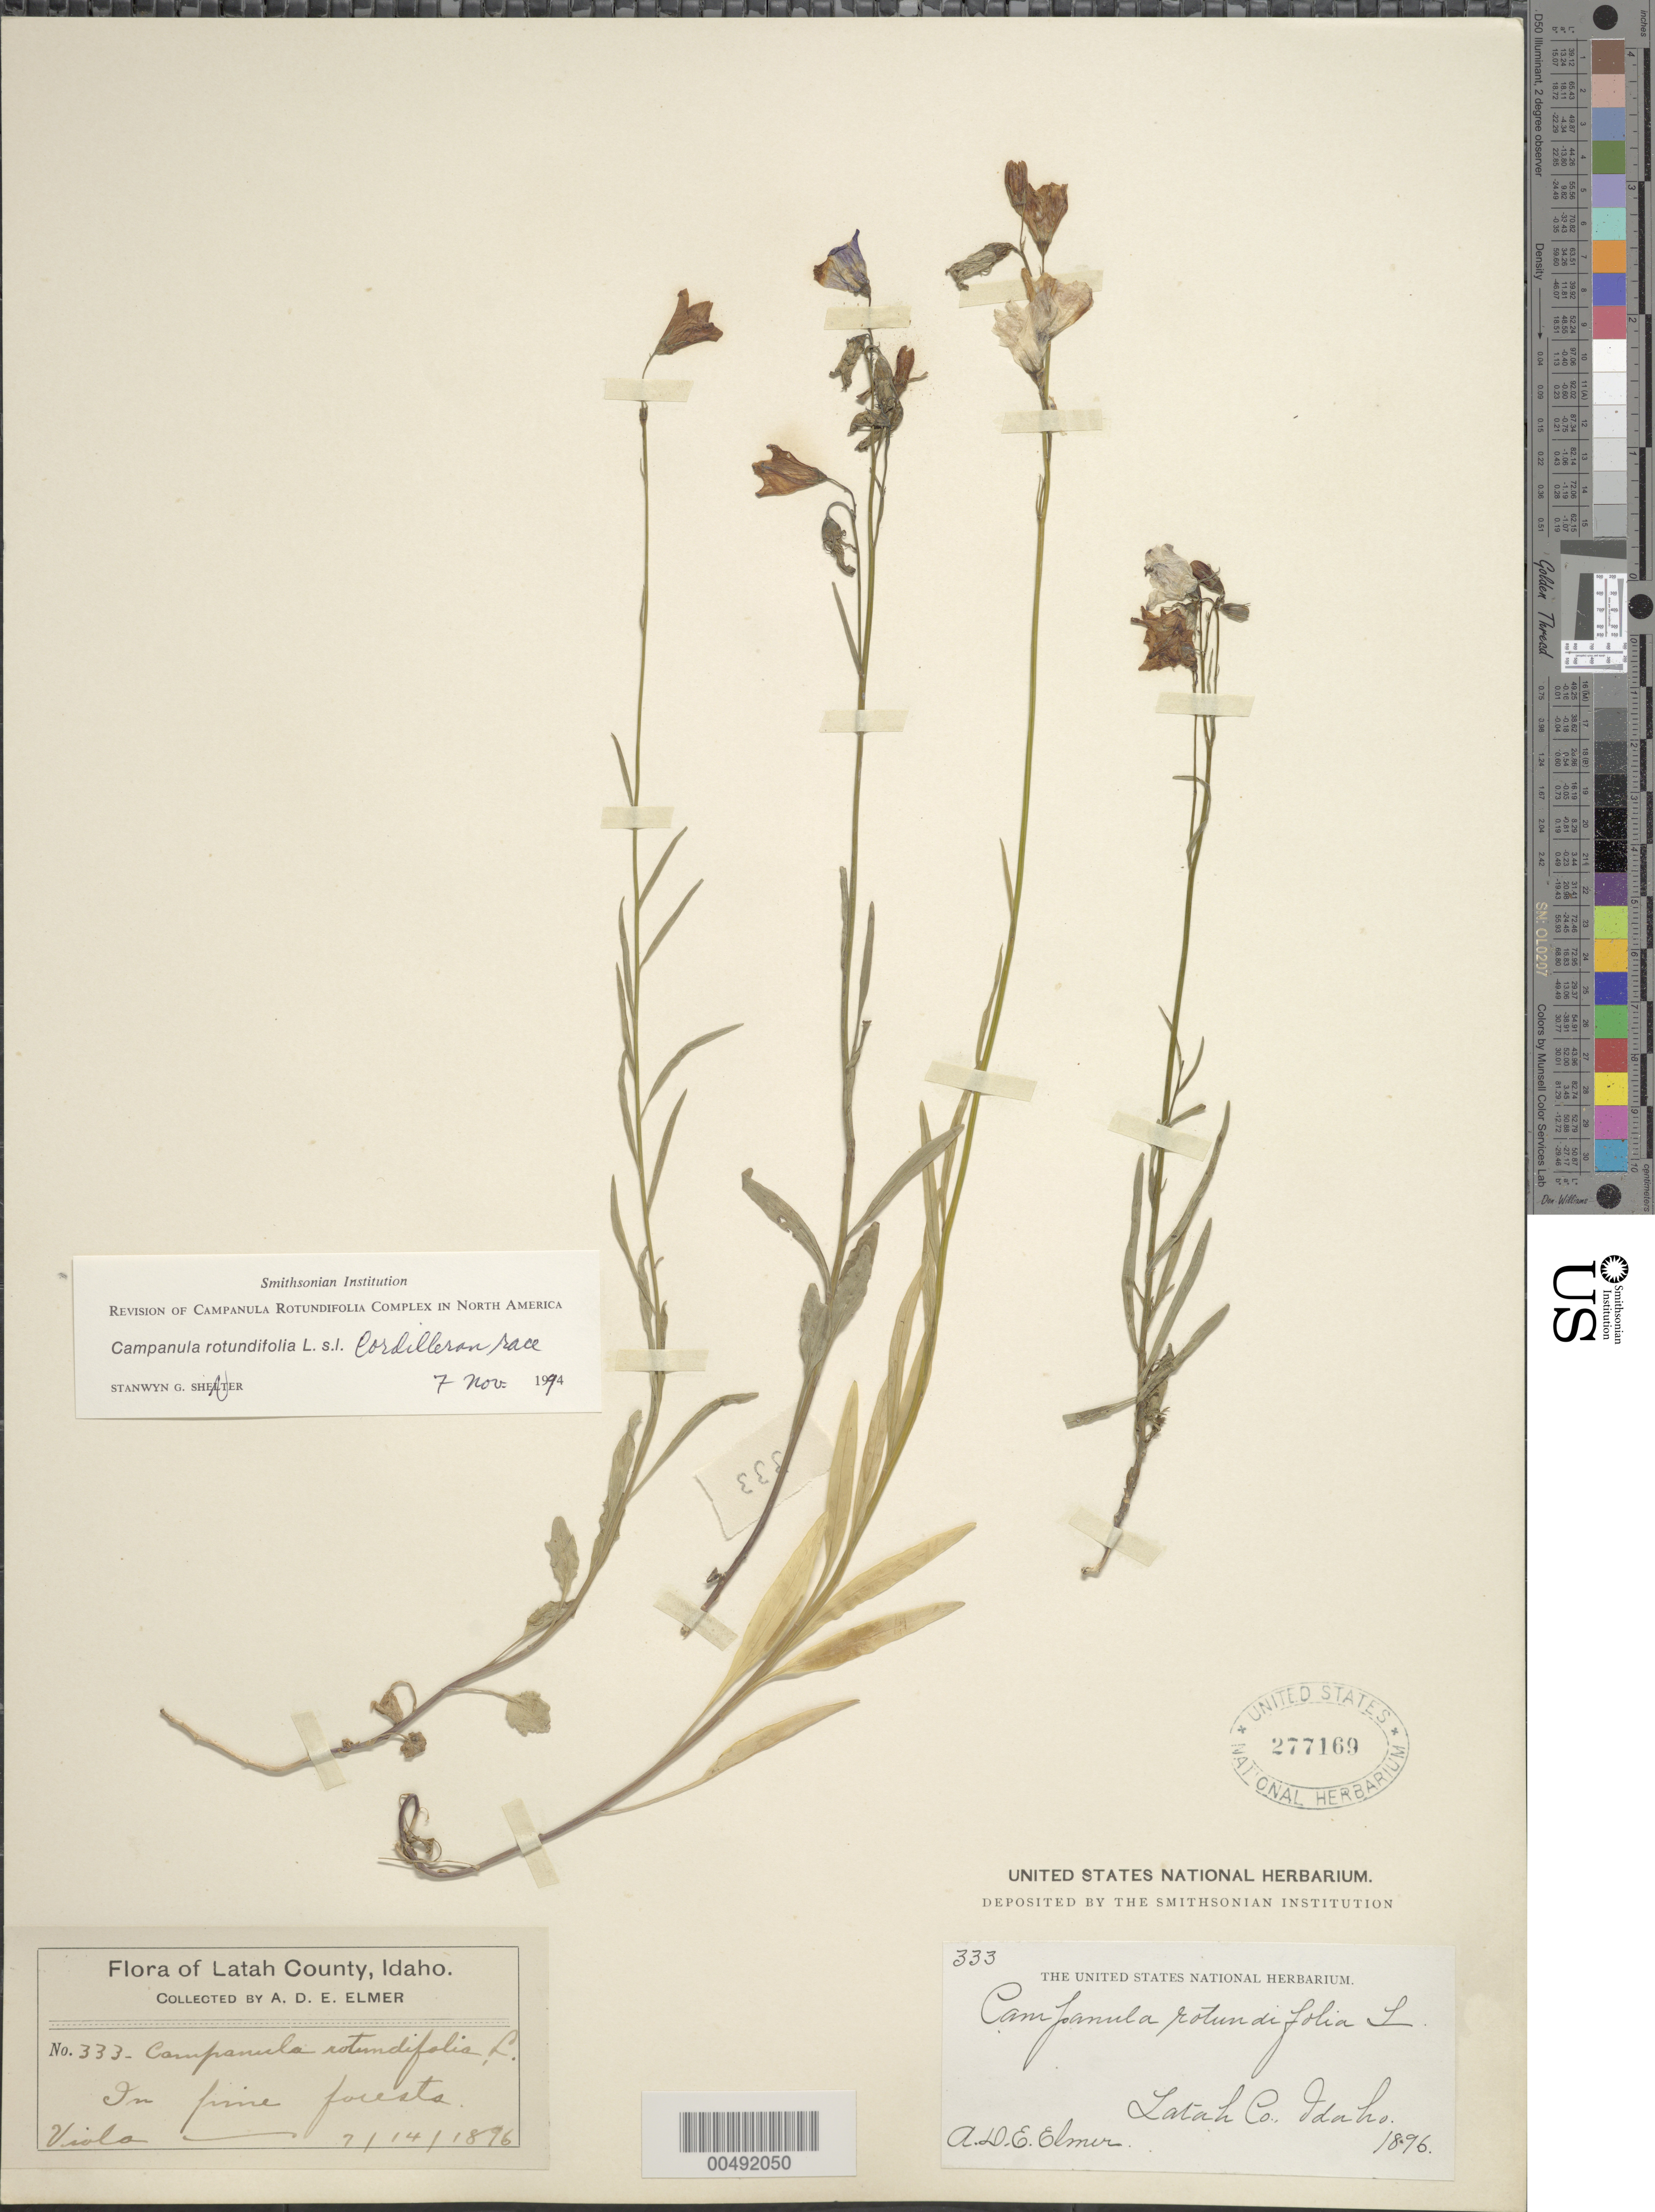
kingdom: Plantae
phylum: Tracheophyta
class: Magnoliopsida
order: Asterales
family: Campanulaceae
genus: Campanula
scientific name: Campanula rotundifolia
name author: L.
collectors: A. D. E. Elmer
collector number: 333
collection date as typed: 14 Jul 1896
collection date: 1896-07-14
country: United States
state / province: Idaho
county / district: Latah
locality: Viola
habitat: in pine forests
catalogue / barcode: US 277169